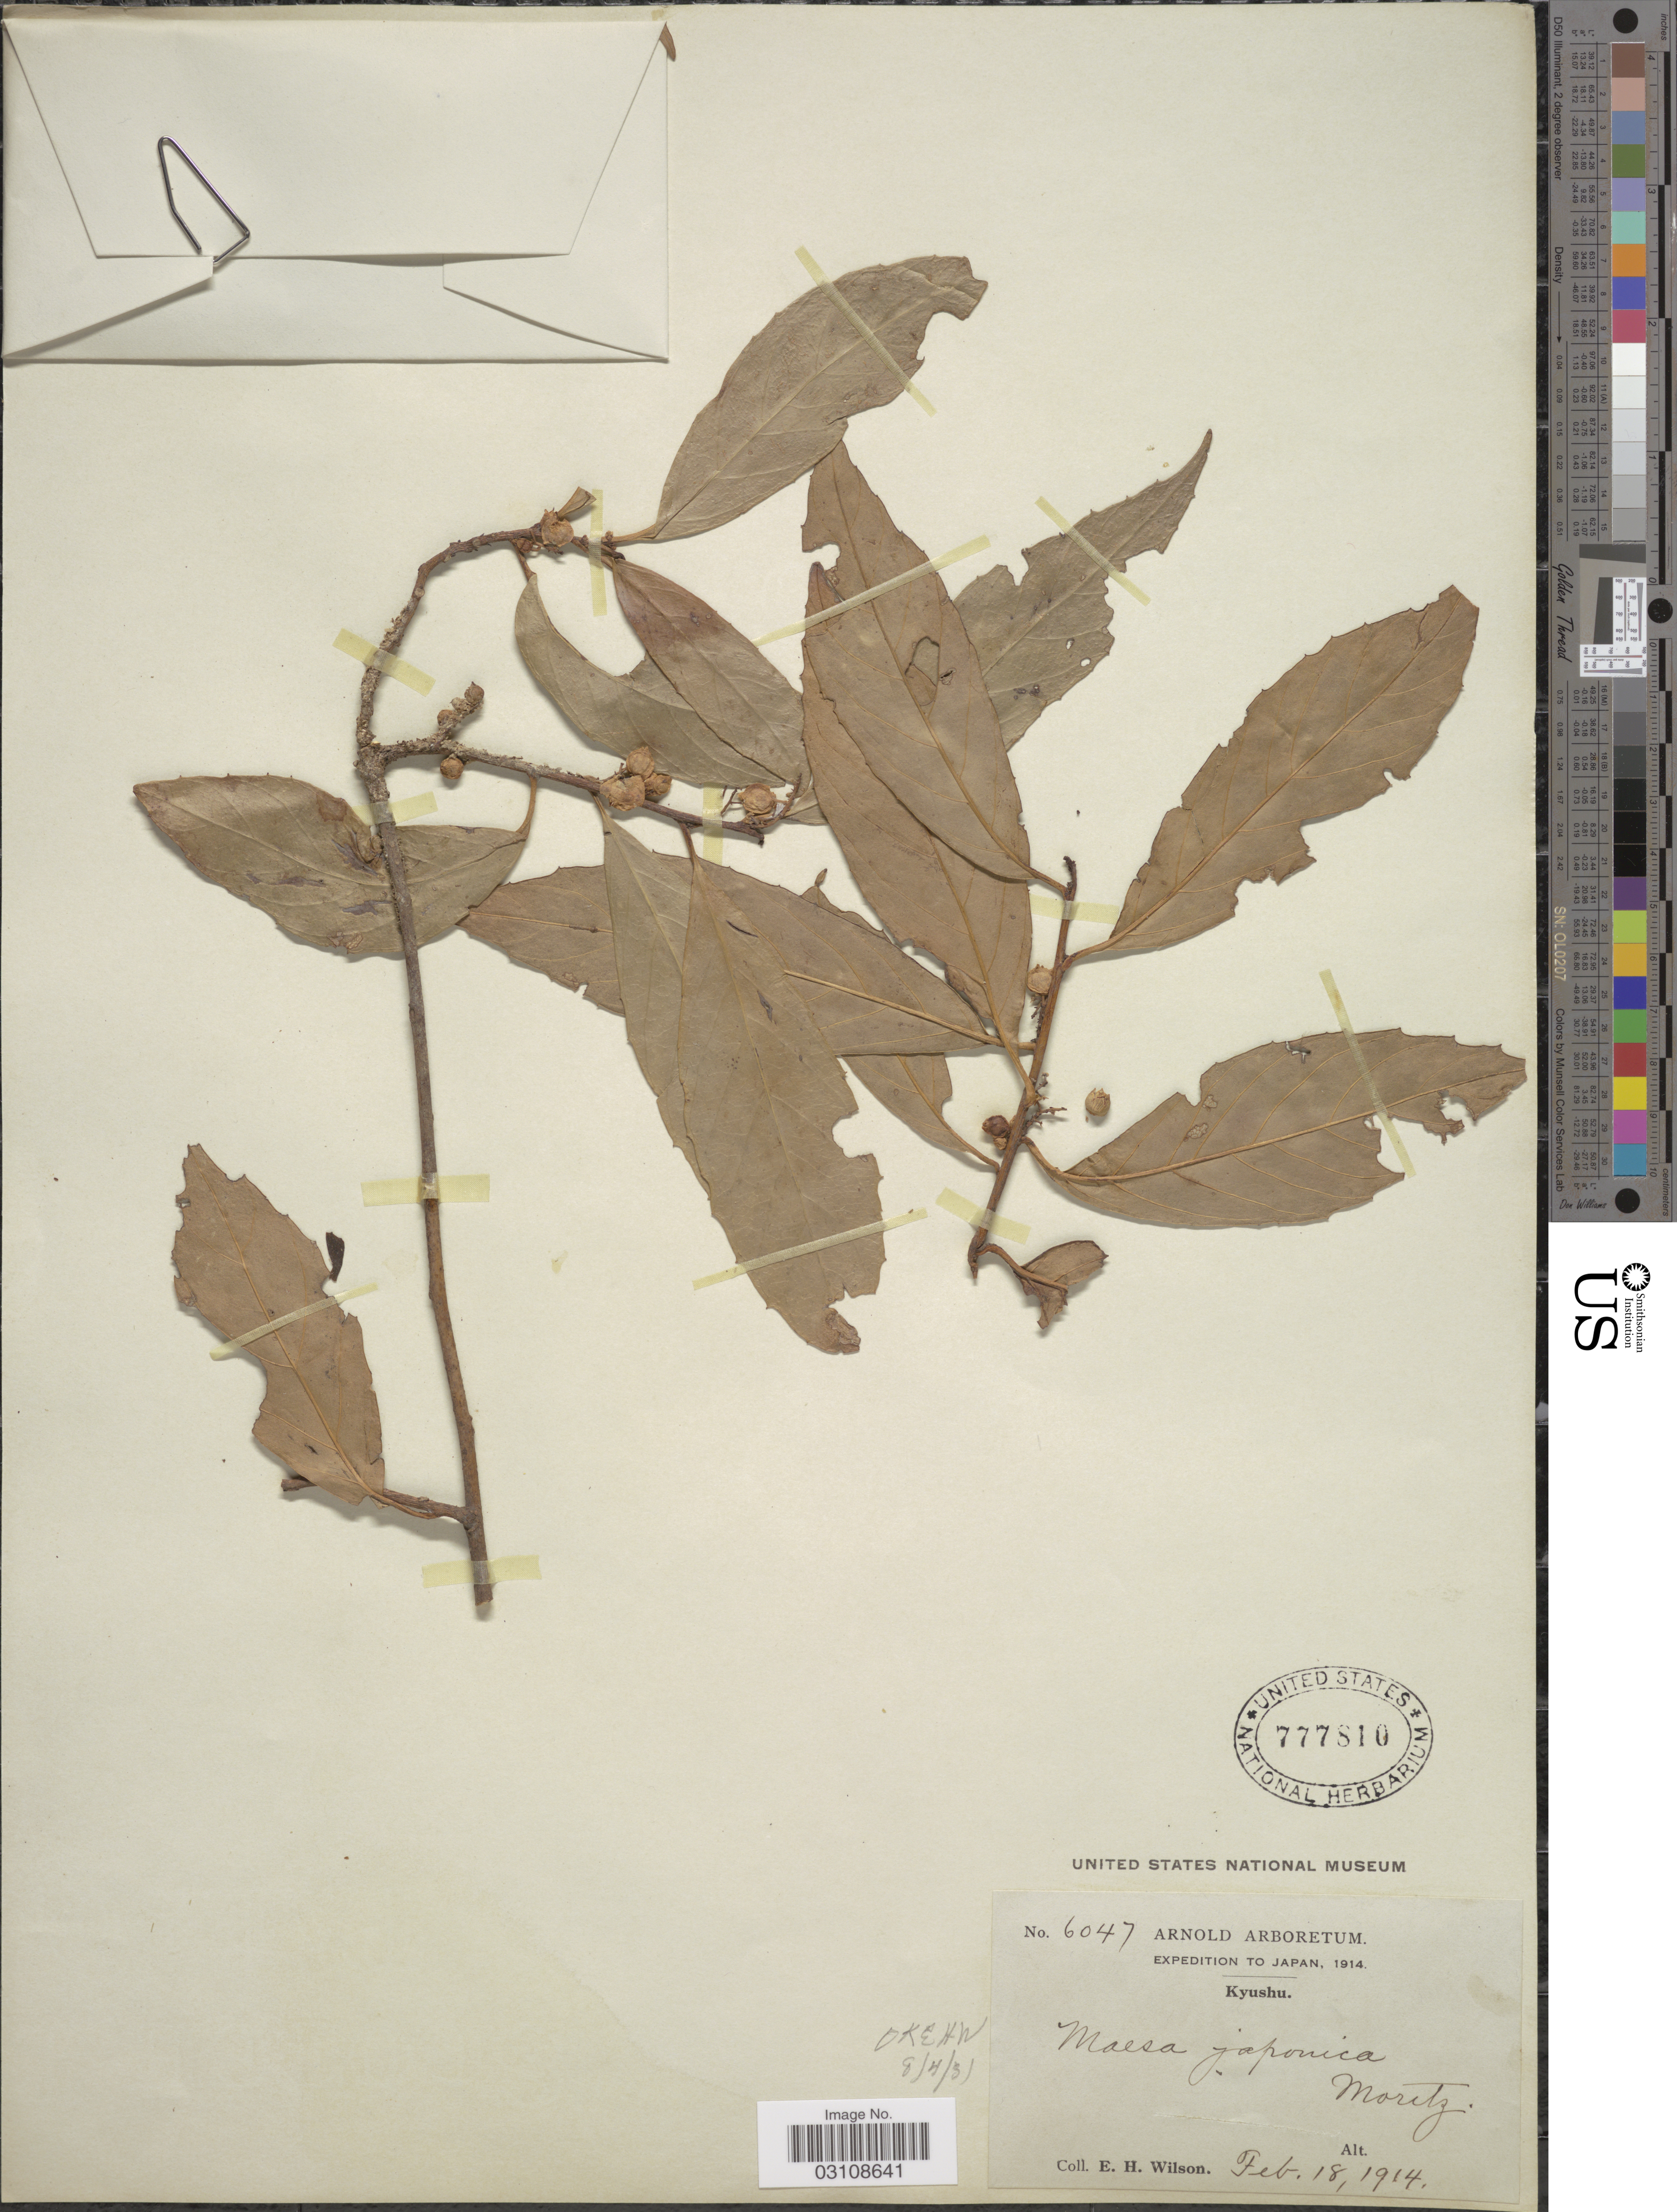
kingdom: Plantae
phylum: Tracheophyta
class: Magnoliopsida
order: Ericales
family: Primulaceae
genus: Maesa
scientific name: Maesa japonica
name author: Merr.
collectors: E. Wilson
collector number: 6047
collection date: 1914-02-18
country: Japan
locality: Kysuhu.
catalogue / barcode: US 777810